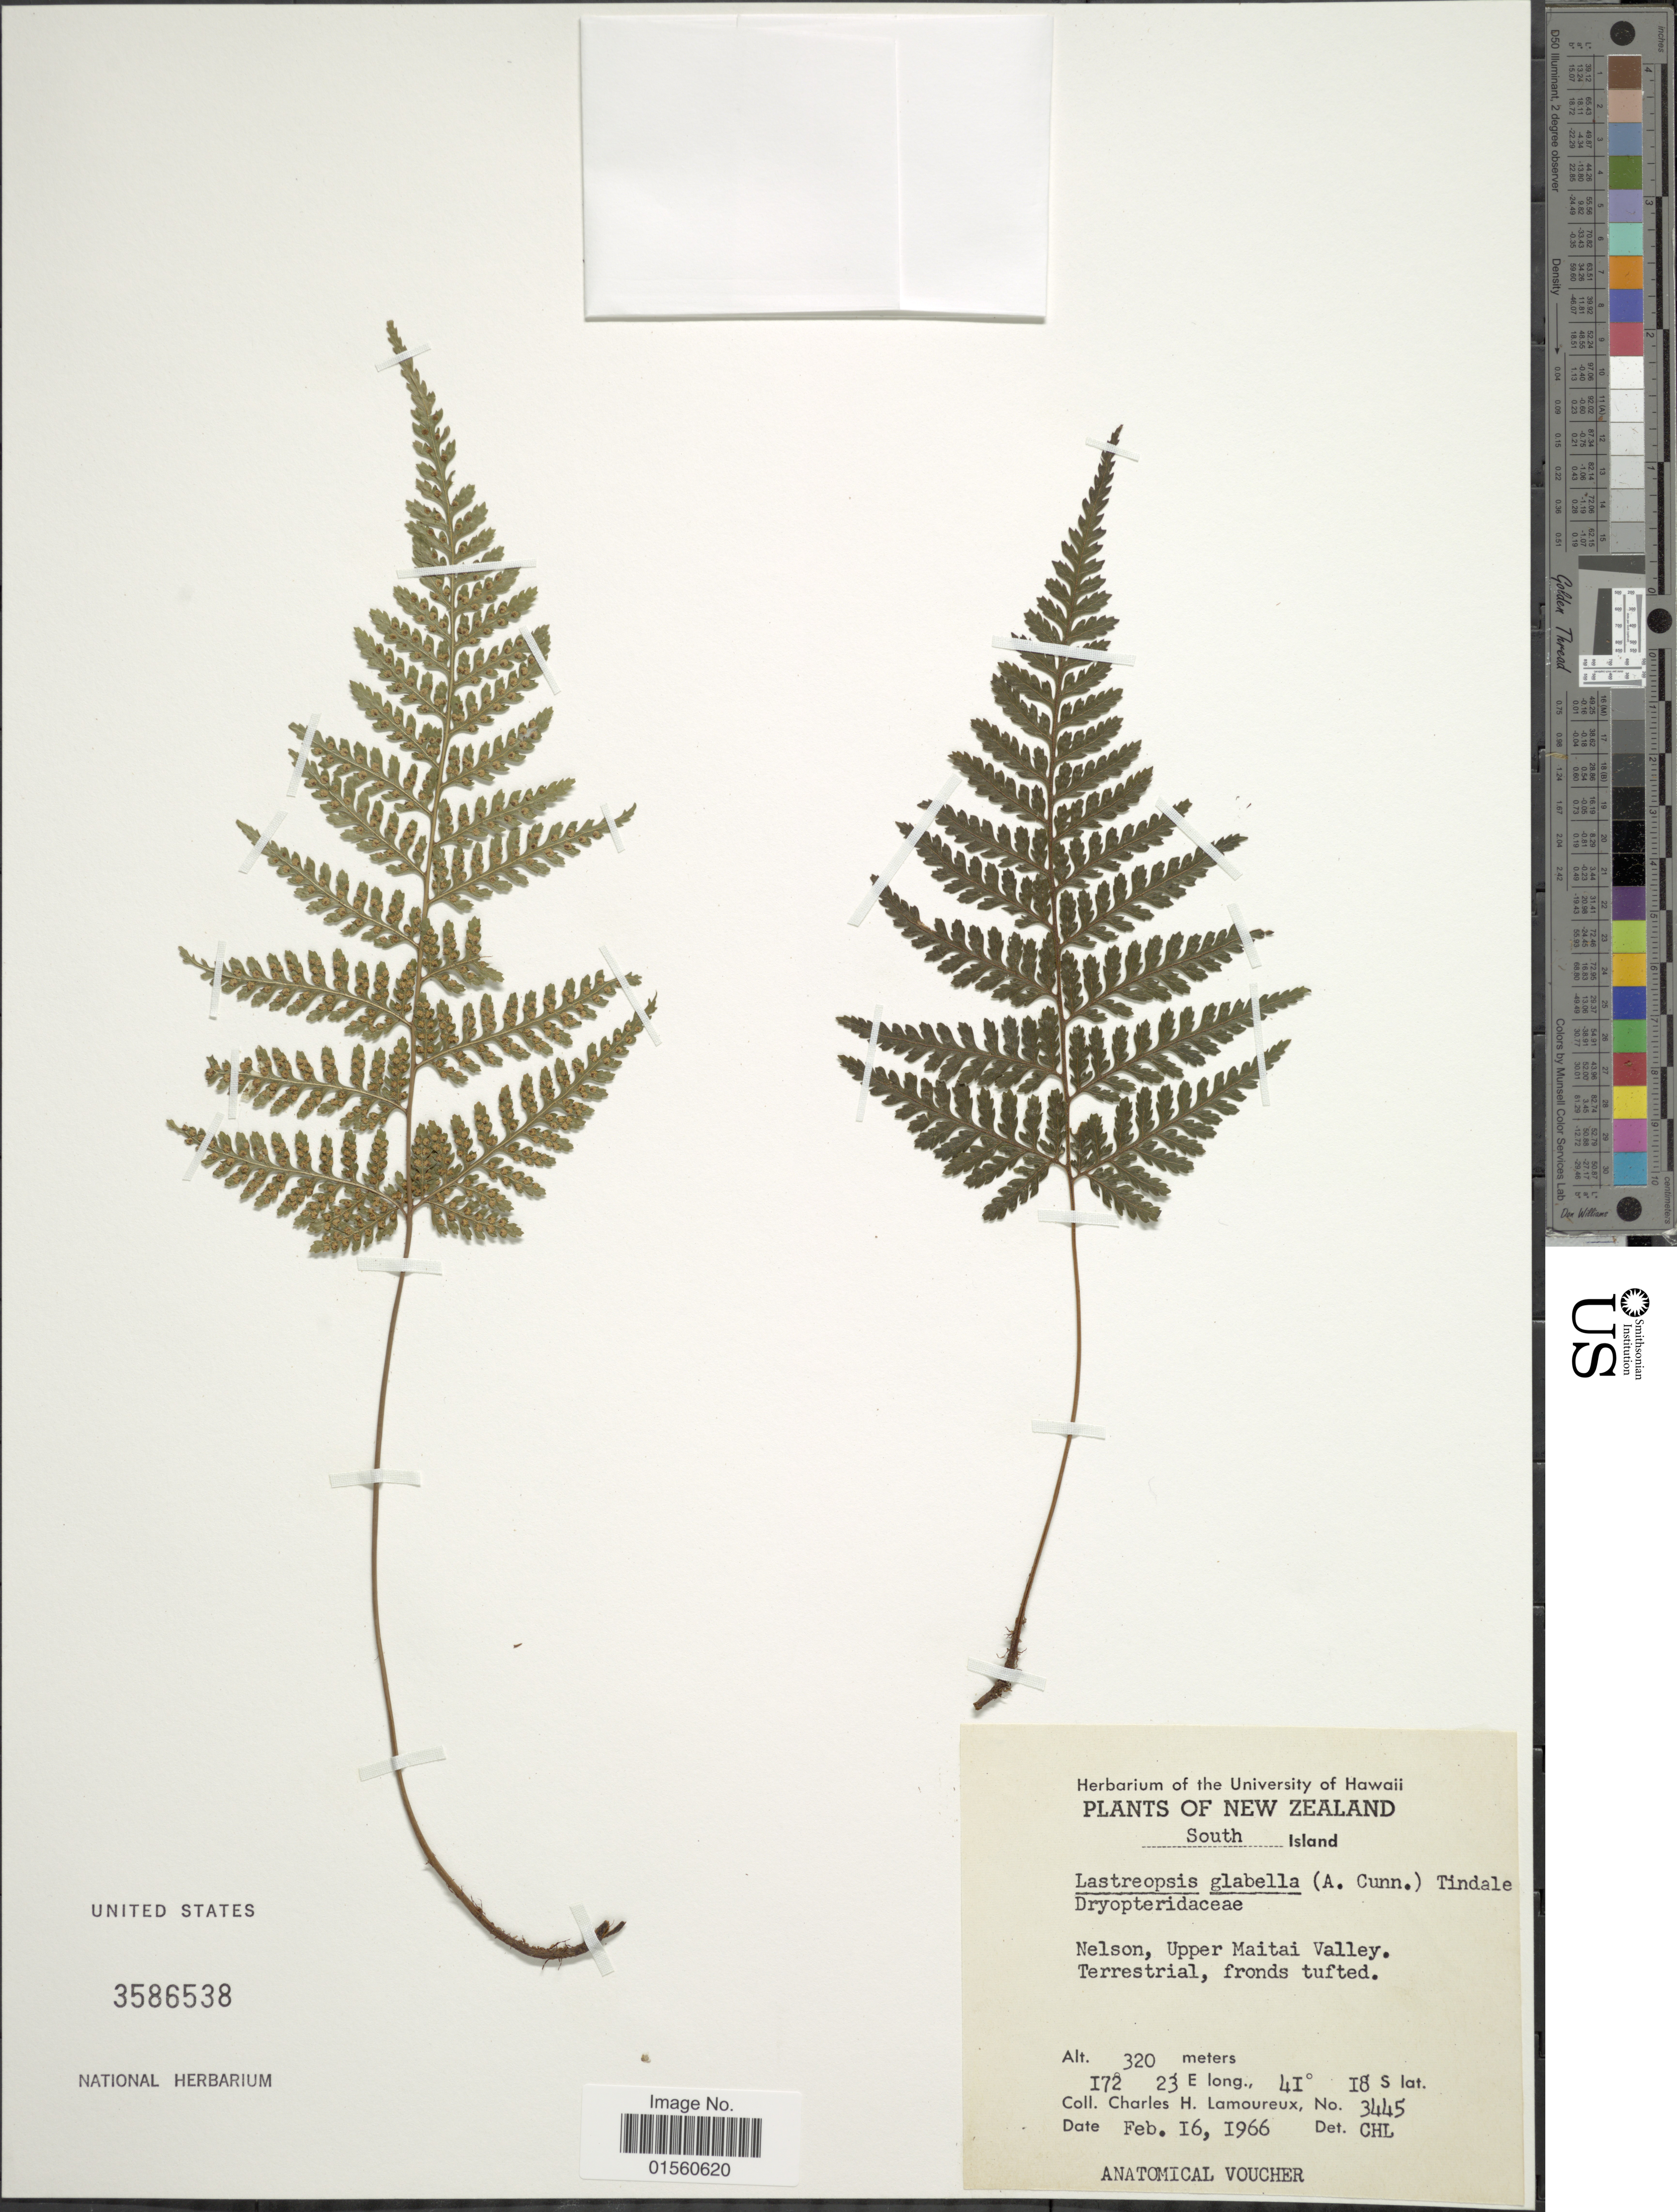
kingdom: Plantae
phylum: Tracheophyta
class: Polypodiopsida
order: Polypodiales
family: Dryopteridaceae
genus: Parapolystichum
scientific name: Parapolystichum glabellum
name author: (A. Cunn.) Labiak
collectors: C. H. Lamoureux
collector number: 3445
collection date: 1966-02-16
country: New Zealand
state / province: Nelson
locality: South Island, Nelson, Upper Maitai Valley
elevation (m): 320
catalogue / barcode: US 3586538